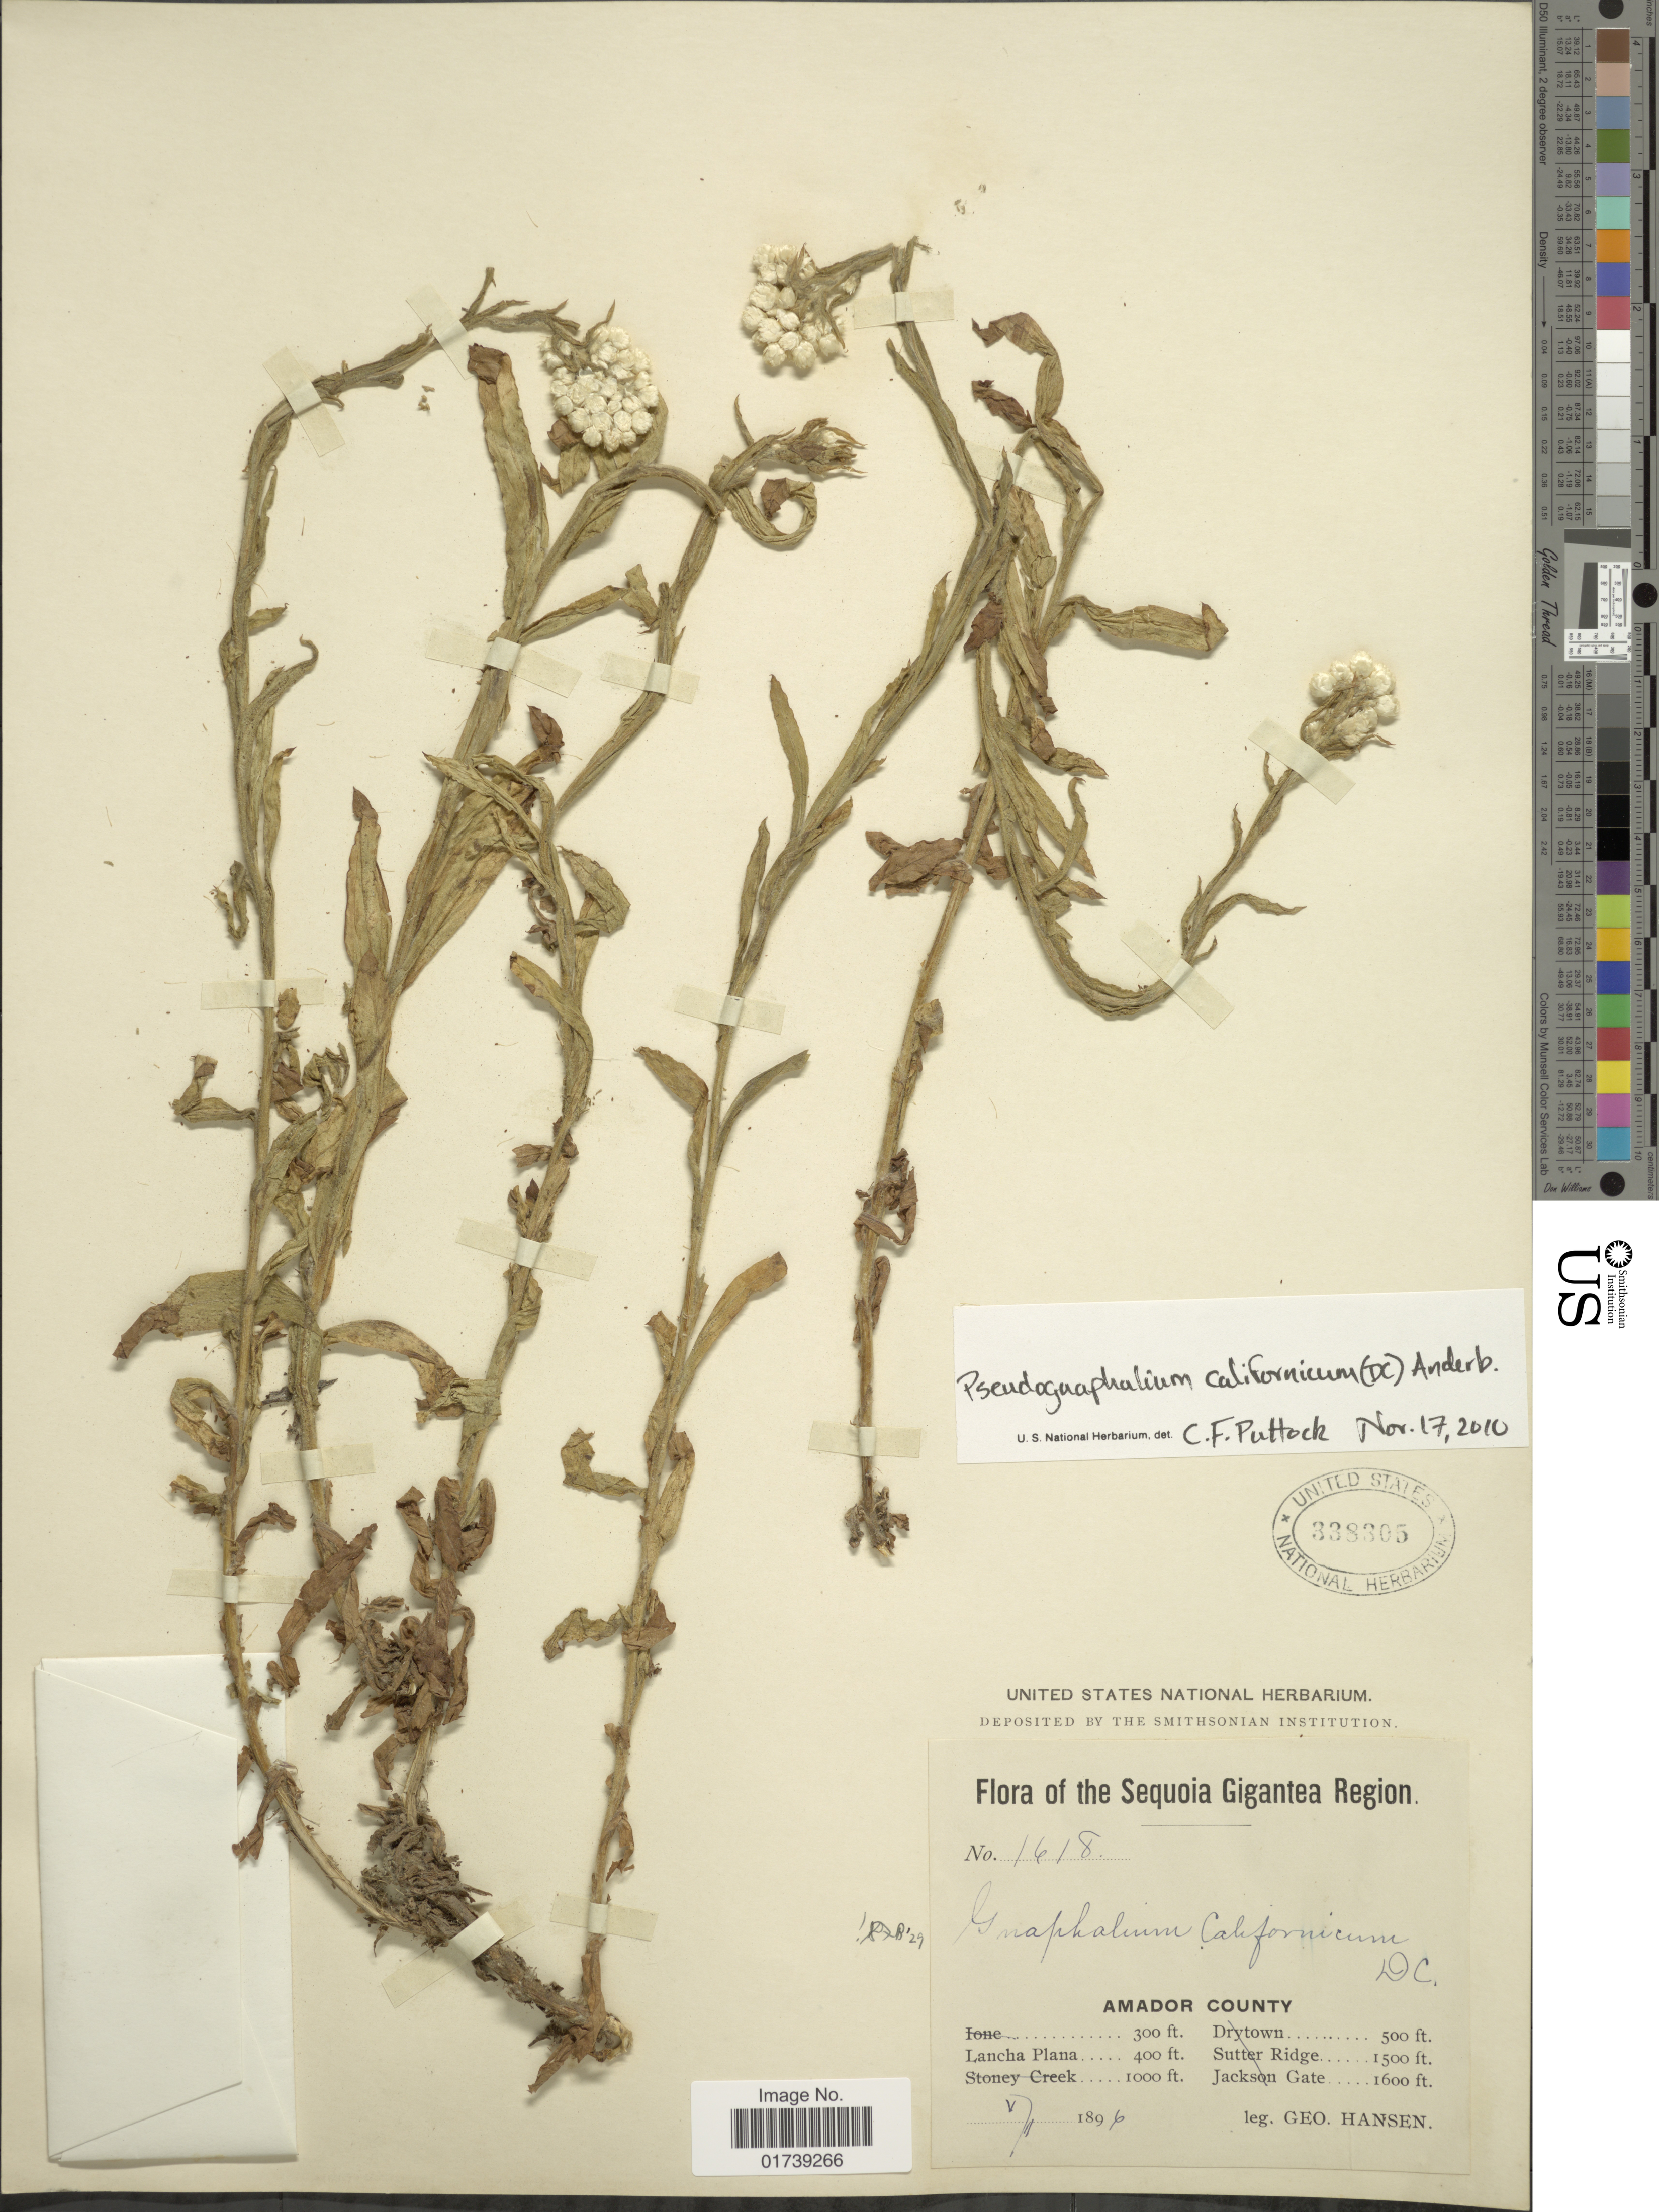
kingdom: Plantae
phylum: Tracheophyta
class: Magnoliopsida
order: Asterales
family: Asteraceae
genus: Pseudognaphalium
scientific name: Pseudognaphalium californicum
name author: (DC.) Anderb.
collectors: G. Hansen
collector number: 1618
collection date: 1896-05-11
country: United States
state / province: California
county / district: Amador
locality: Sequoia Gigantea Region, Amador County, Lancha Plana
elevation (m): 122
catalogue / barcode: US 338305